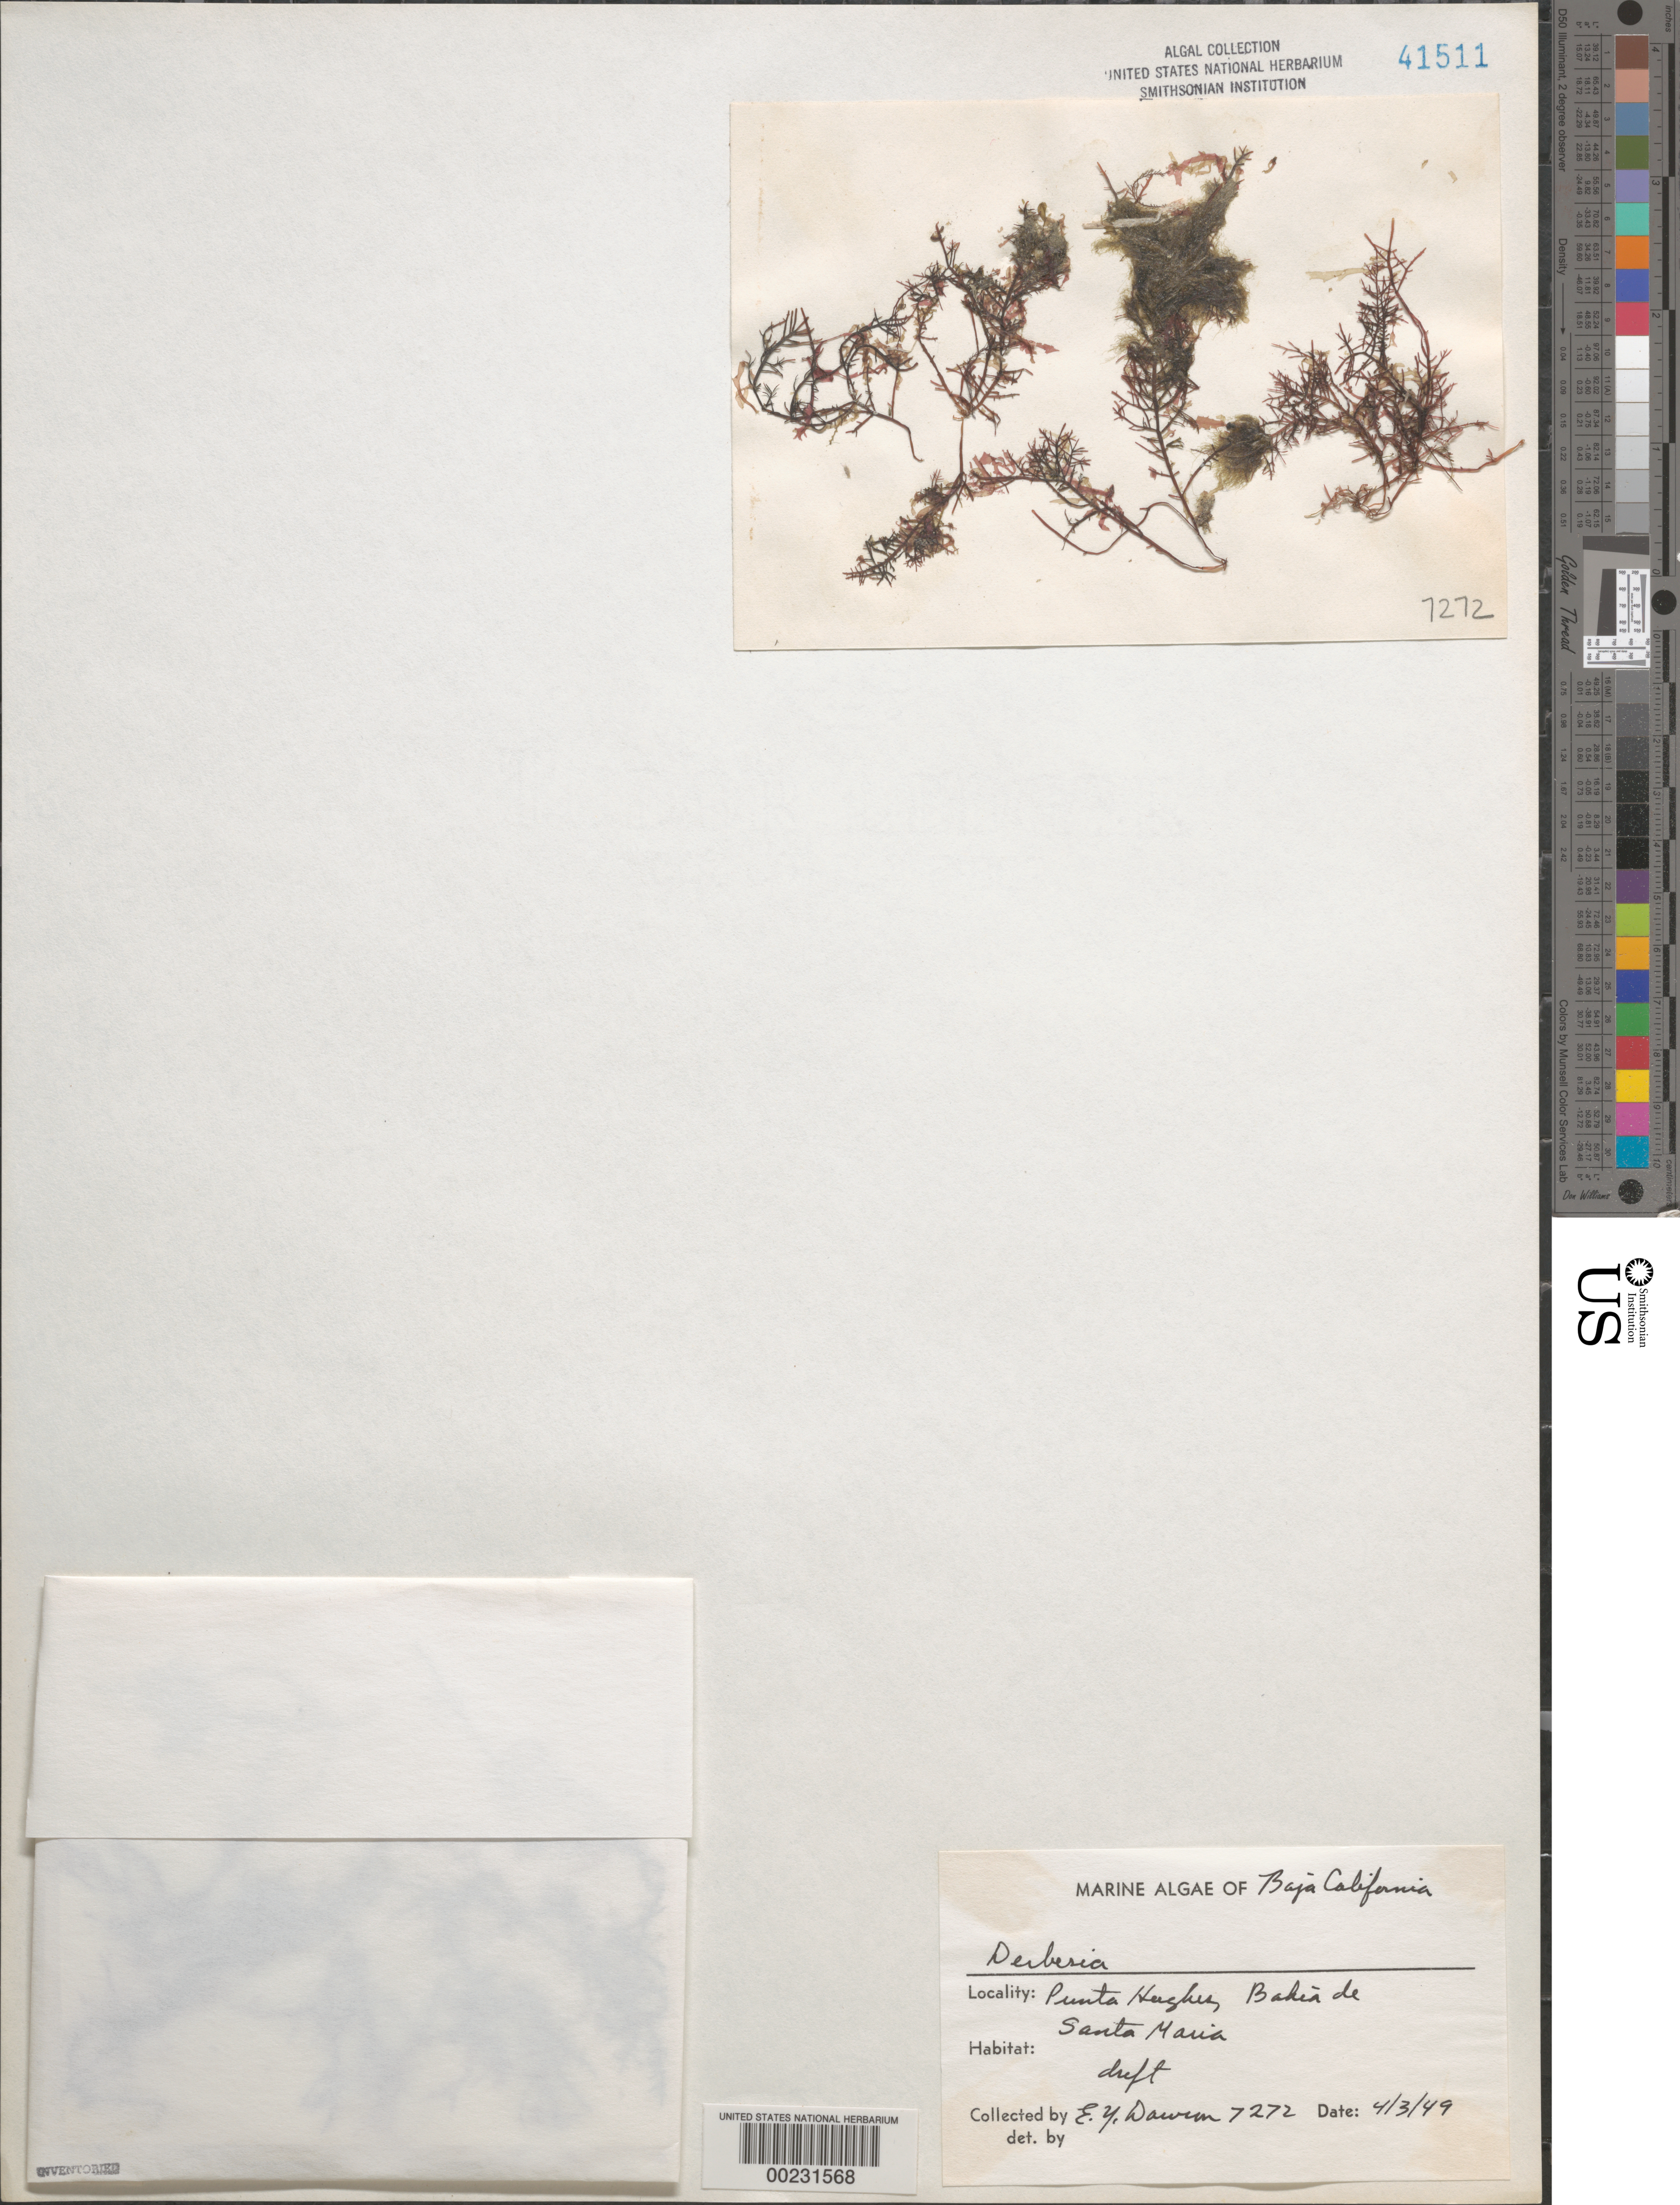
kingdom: Plantae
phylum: Chlorophyta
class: Ulvophyceae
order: Bryopsidales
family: Derbesiaceae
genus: Derbesia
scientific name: Derbesia sp.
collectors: E. Y. Dawson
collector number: EYD 7272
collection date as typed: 03 Apr 1949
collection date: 1949-04-03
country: Mexico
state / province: Baja California Sur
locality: Punta Hughes, Bahia Santa Maria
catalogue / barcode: US 41511